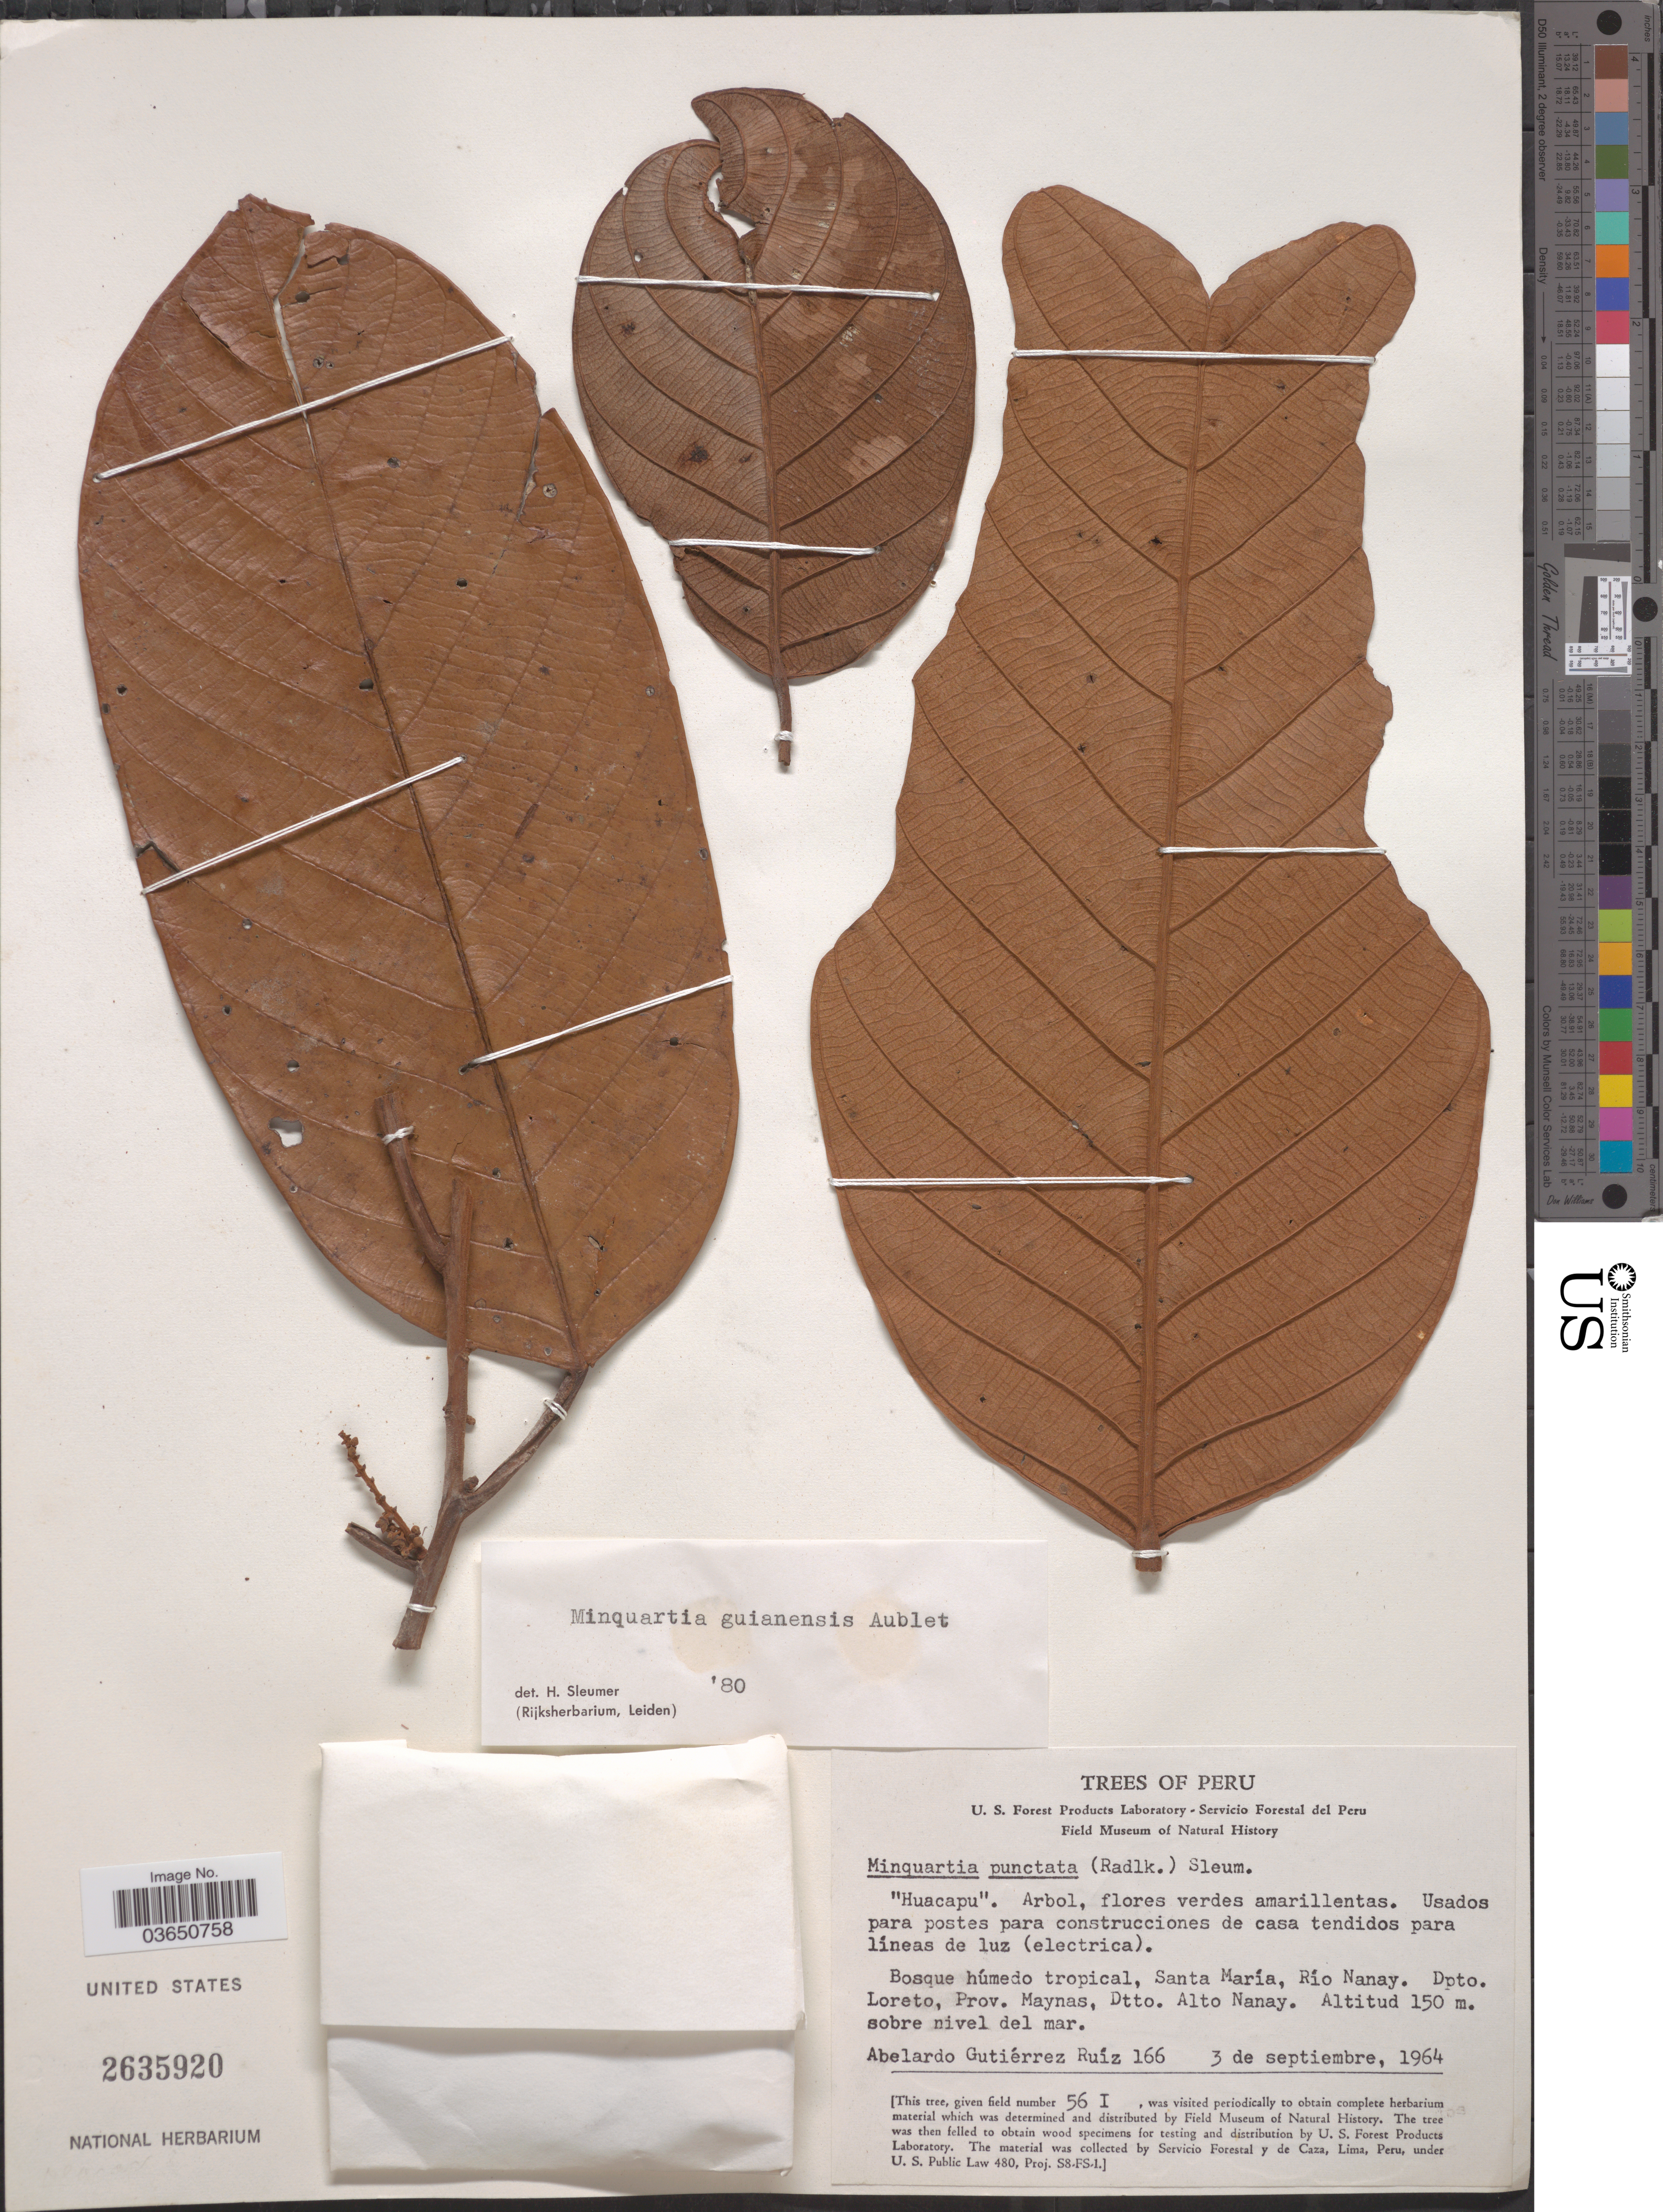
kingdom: Plantae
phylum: Tracheophyta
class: Magnoliopsida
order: Santalales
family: Coulaceae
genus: Minquartia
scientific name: Minquartia guianensis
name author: Aubl.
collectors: A. Gutiérrez Ruíz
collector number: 166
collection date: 1964-09-03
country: Peru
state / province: Loreto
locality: Santa María, Río Nanay. Dpto. Loreto, Prov. Maynas, Dtto. Alto Nanay.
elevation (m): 150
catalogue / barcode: US 2635920